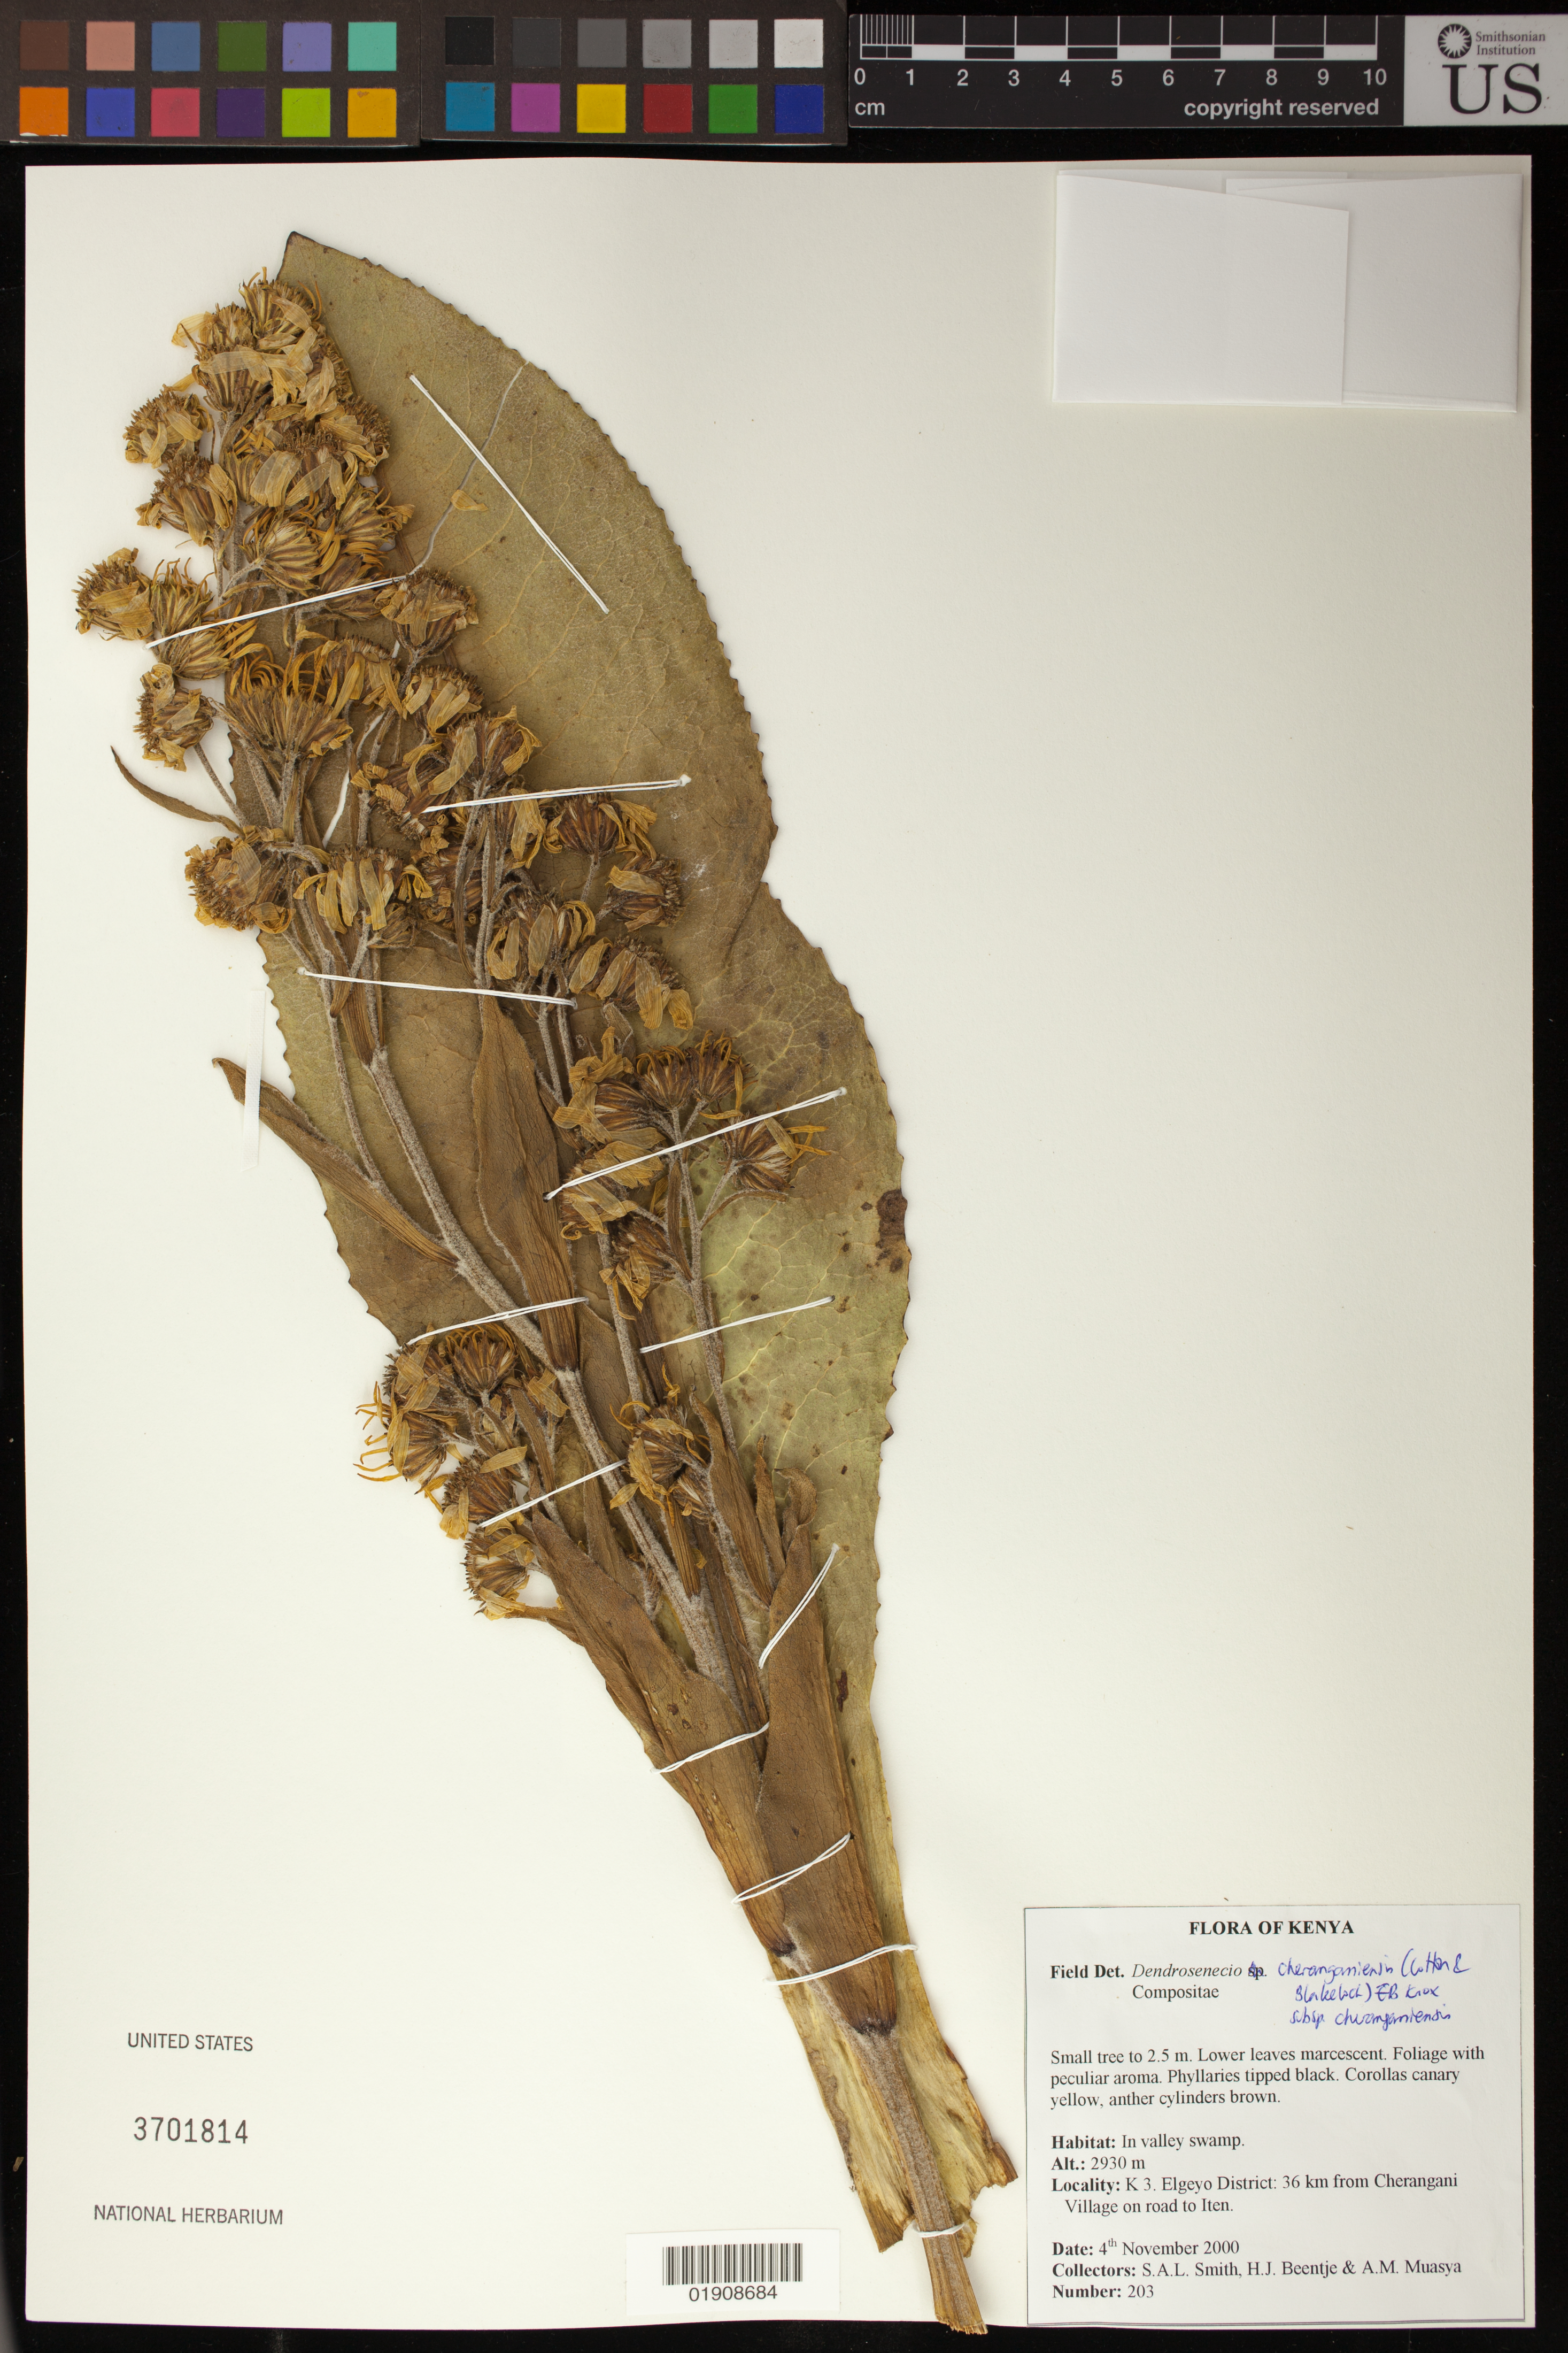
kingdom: Plantae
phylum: Tracheophyta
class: Magnoliopsida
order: Asterales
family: Asteraceae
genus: Dendrosenecio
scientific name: Dendrosenecio cheranganiensis subsp. cheranganiensis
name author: (Cotton & Blakelock) E.B. Knox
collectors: S. A. Smith, H. J. Beentje & A. Muasya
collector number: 203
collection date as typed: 7 November 2000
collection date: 2000-11-07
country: Kenya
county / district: Elgeyo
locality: K 3: 36 km from Cherangani village on road to Iten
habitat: in valley swamp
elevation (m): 2930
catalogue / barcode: US 3701814